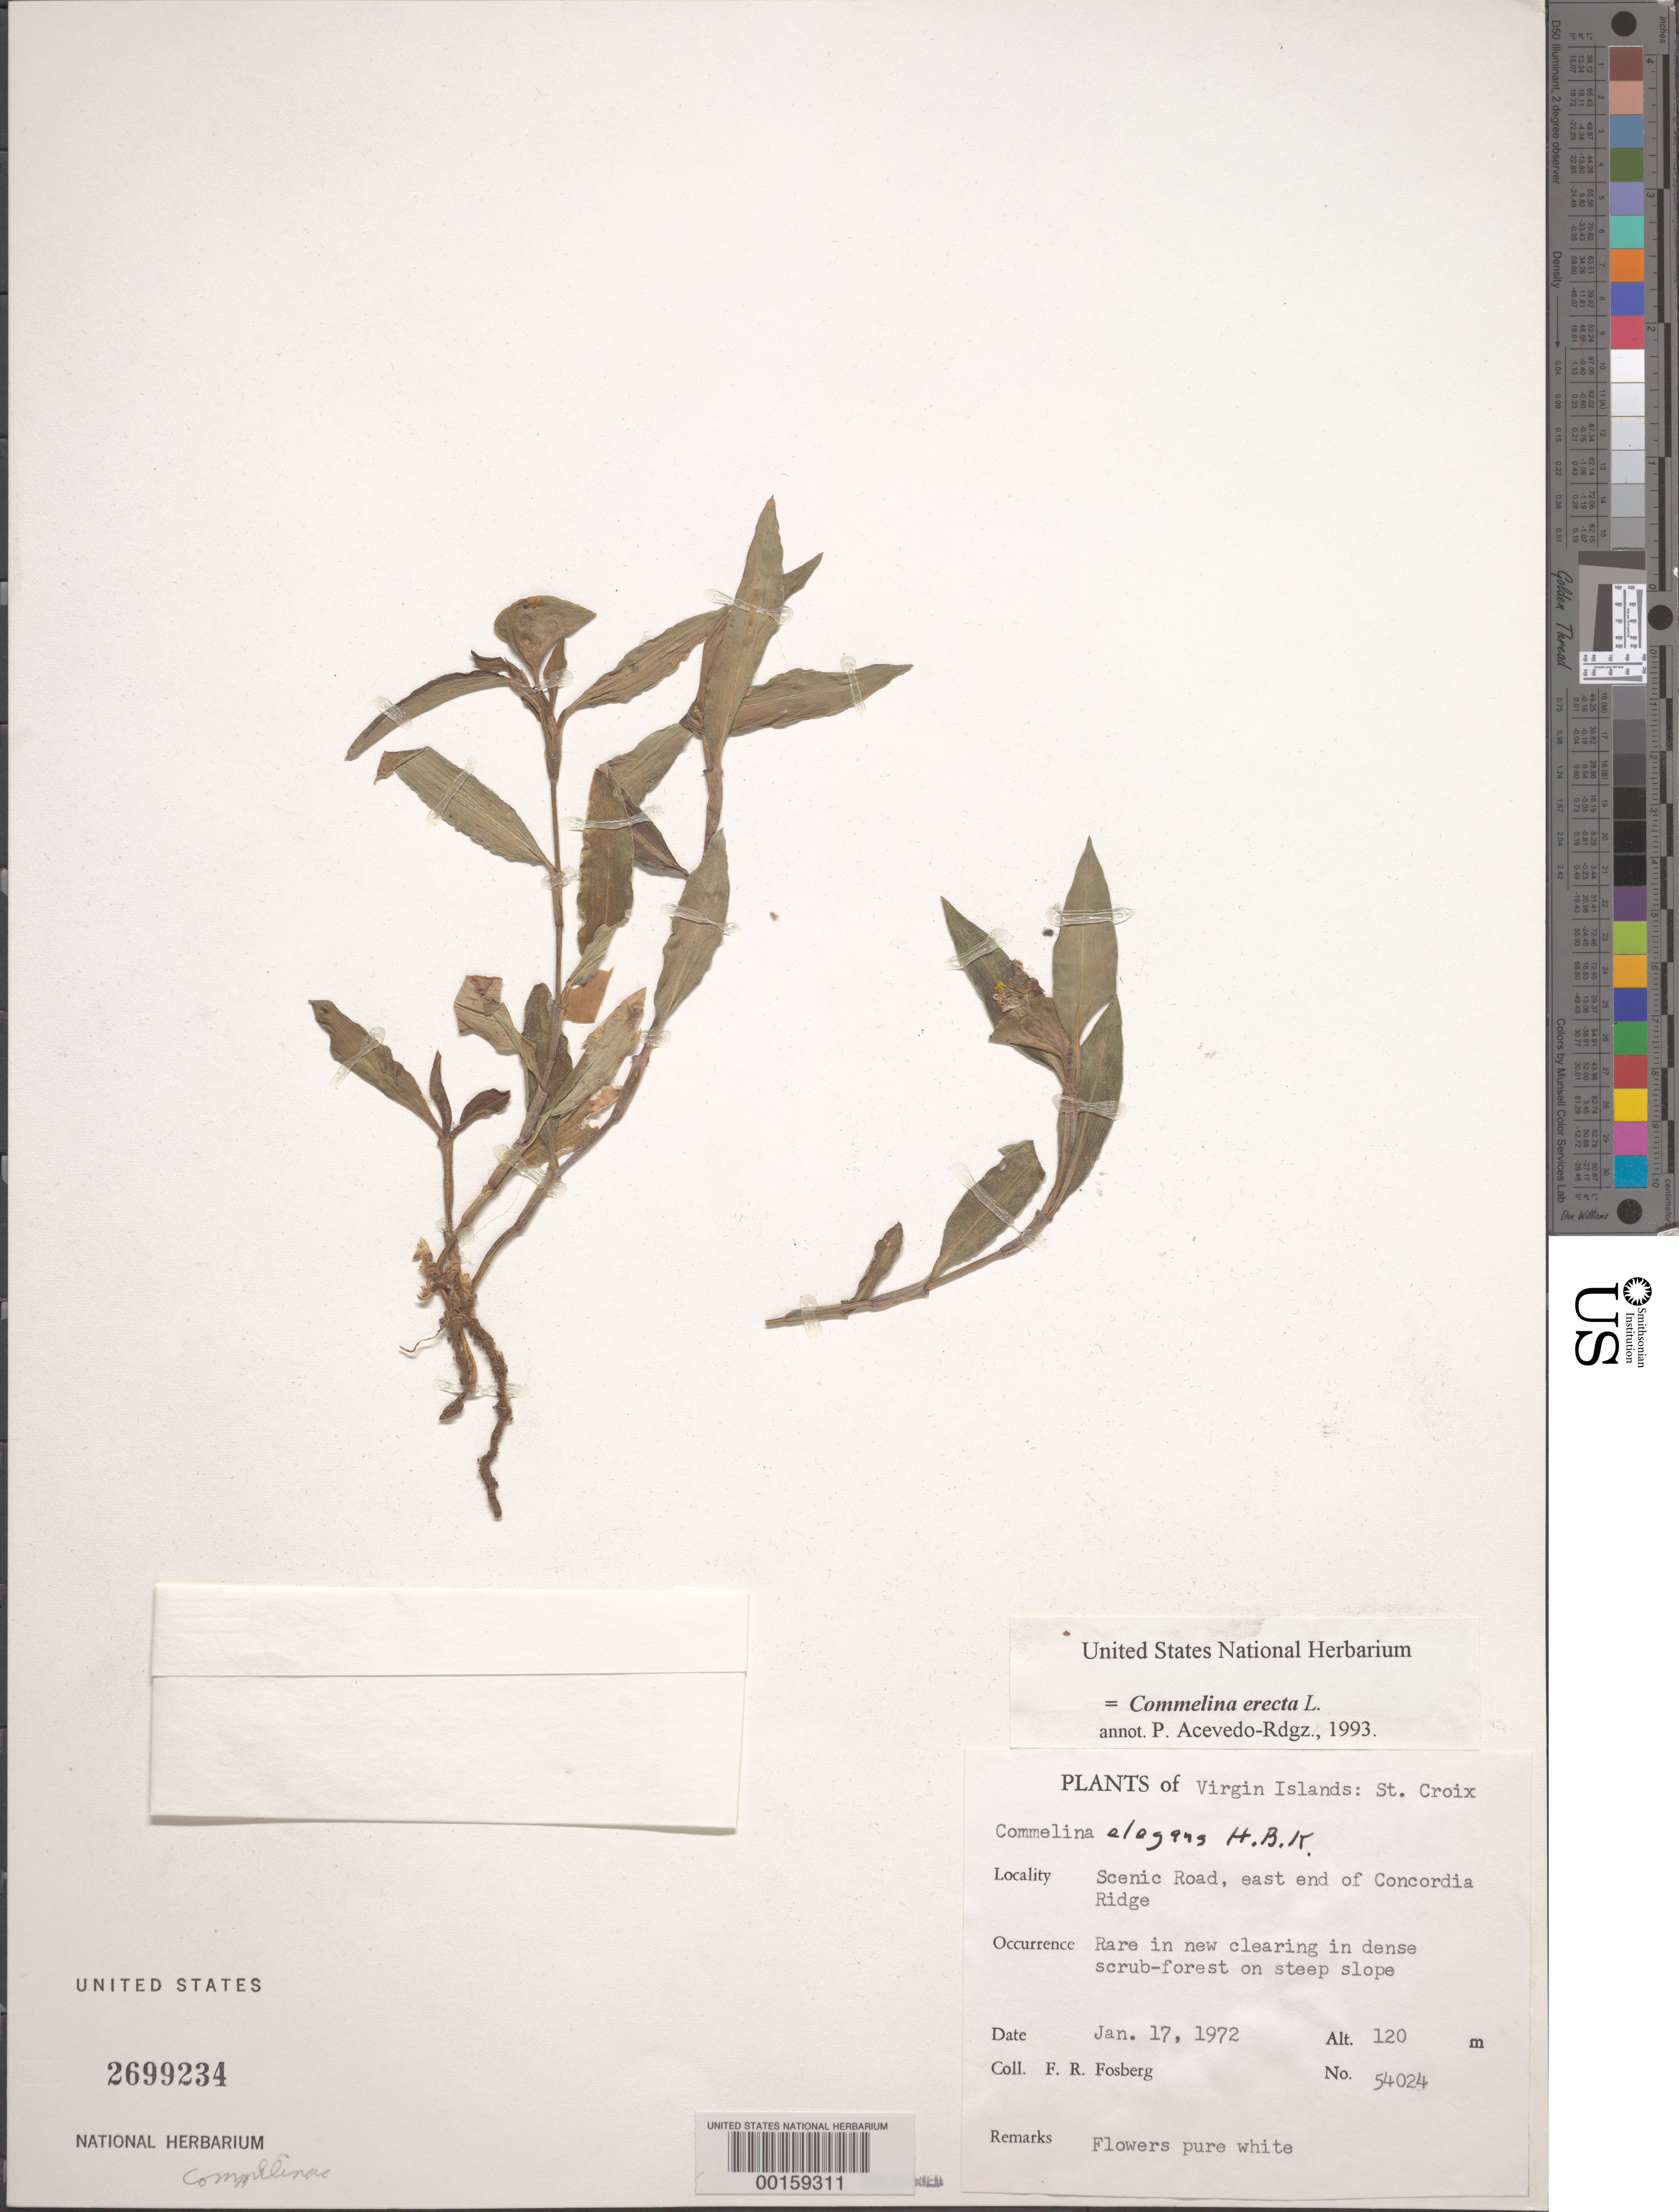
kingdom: Plantae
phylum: Tracheophyta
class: Liliopsida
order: Commelinales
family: Commelinaceae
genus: Commelina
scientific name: Commelina erecta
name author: L.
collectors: F. R. Fosberg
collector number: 54024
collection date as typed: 17 Jan 1972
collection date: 1972-01-17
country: U.S. Virgin Islands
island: St. Croix Island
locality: Concordia ridge; e end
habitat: Dense scrub forest; in clearing on slope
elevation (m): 120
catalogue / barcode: US 2699234